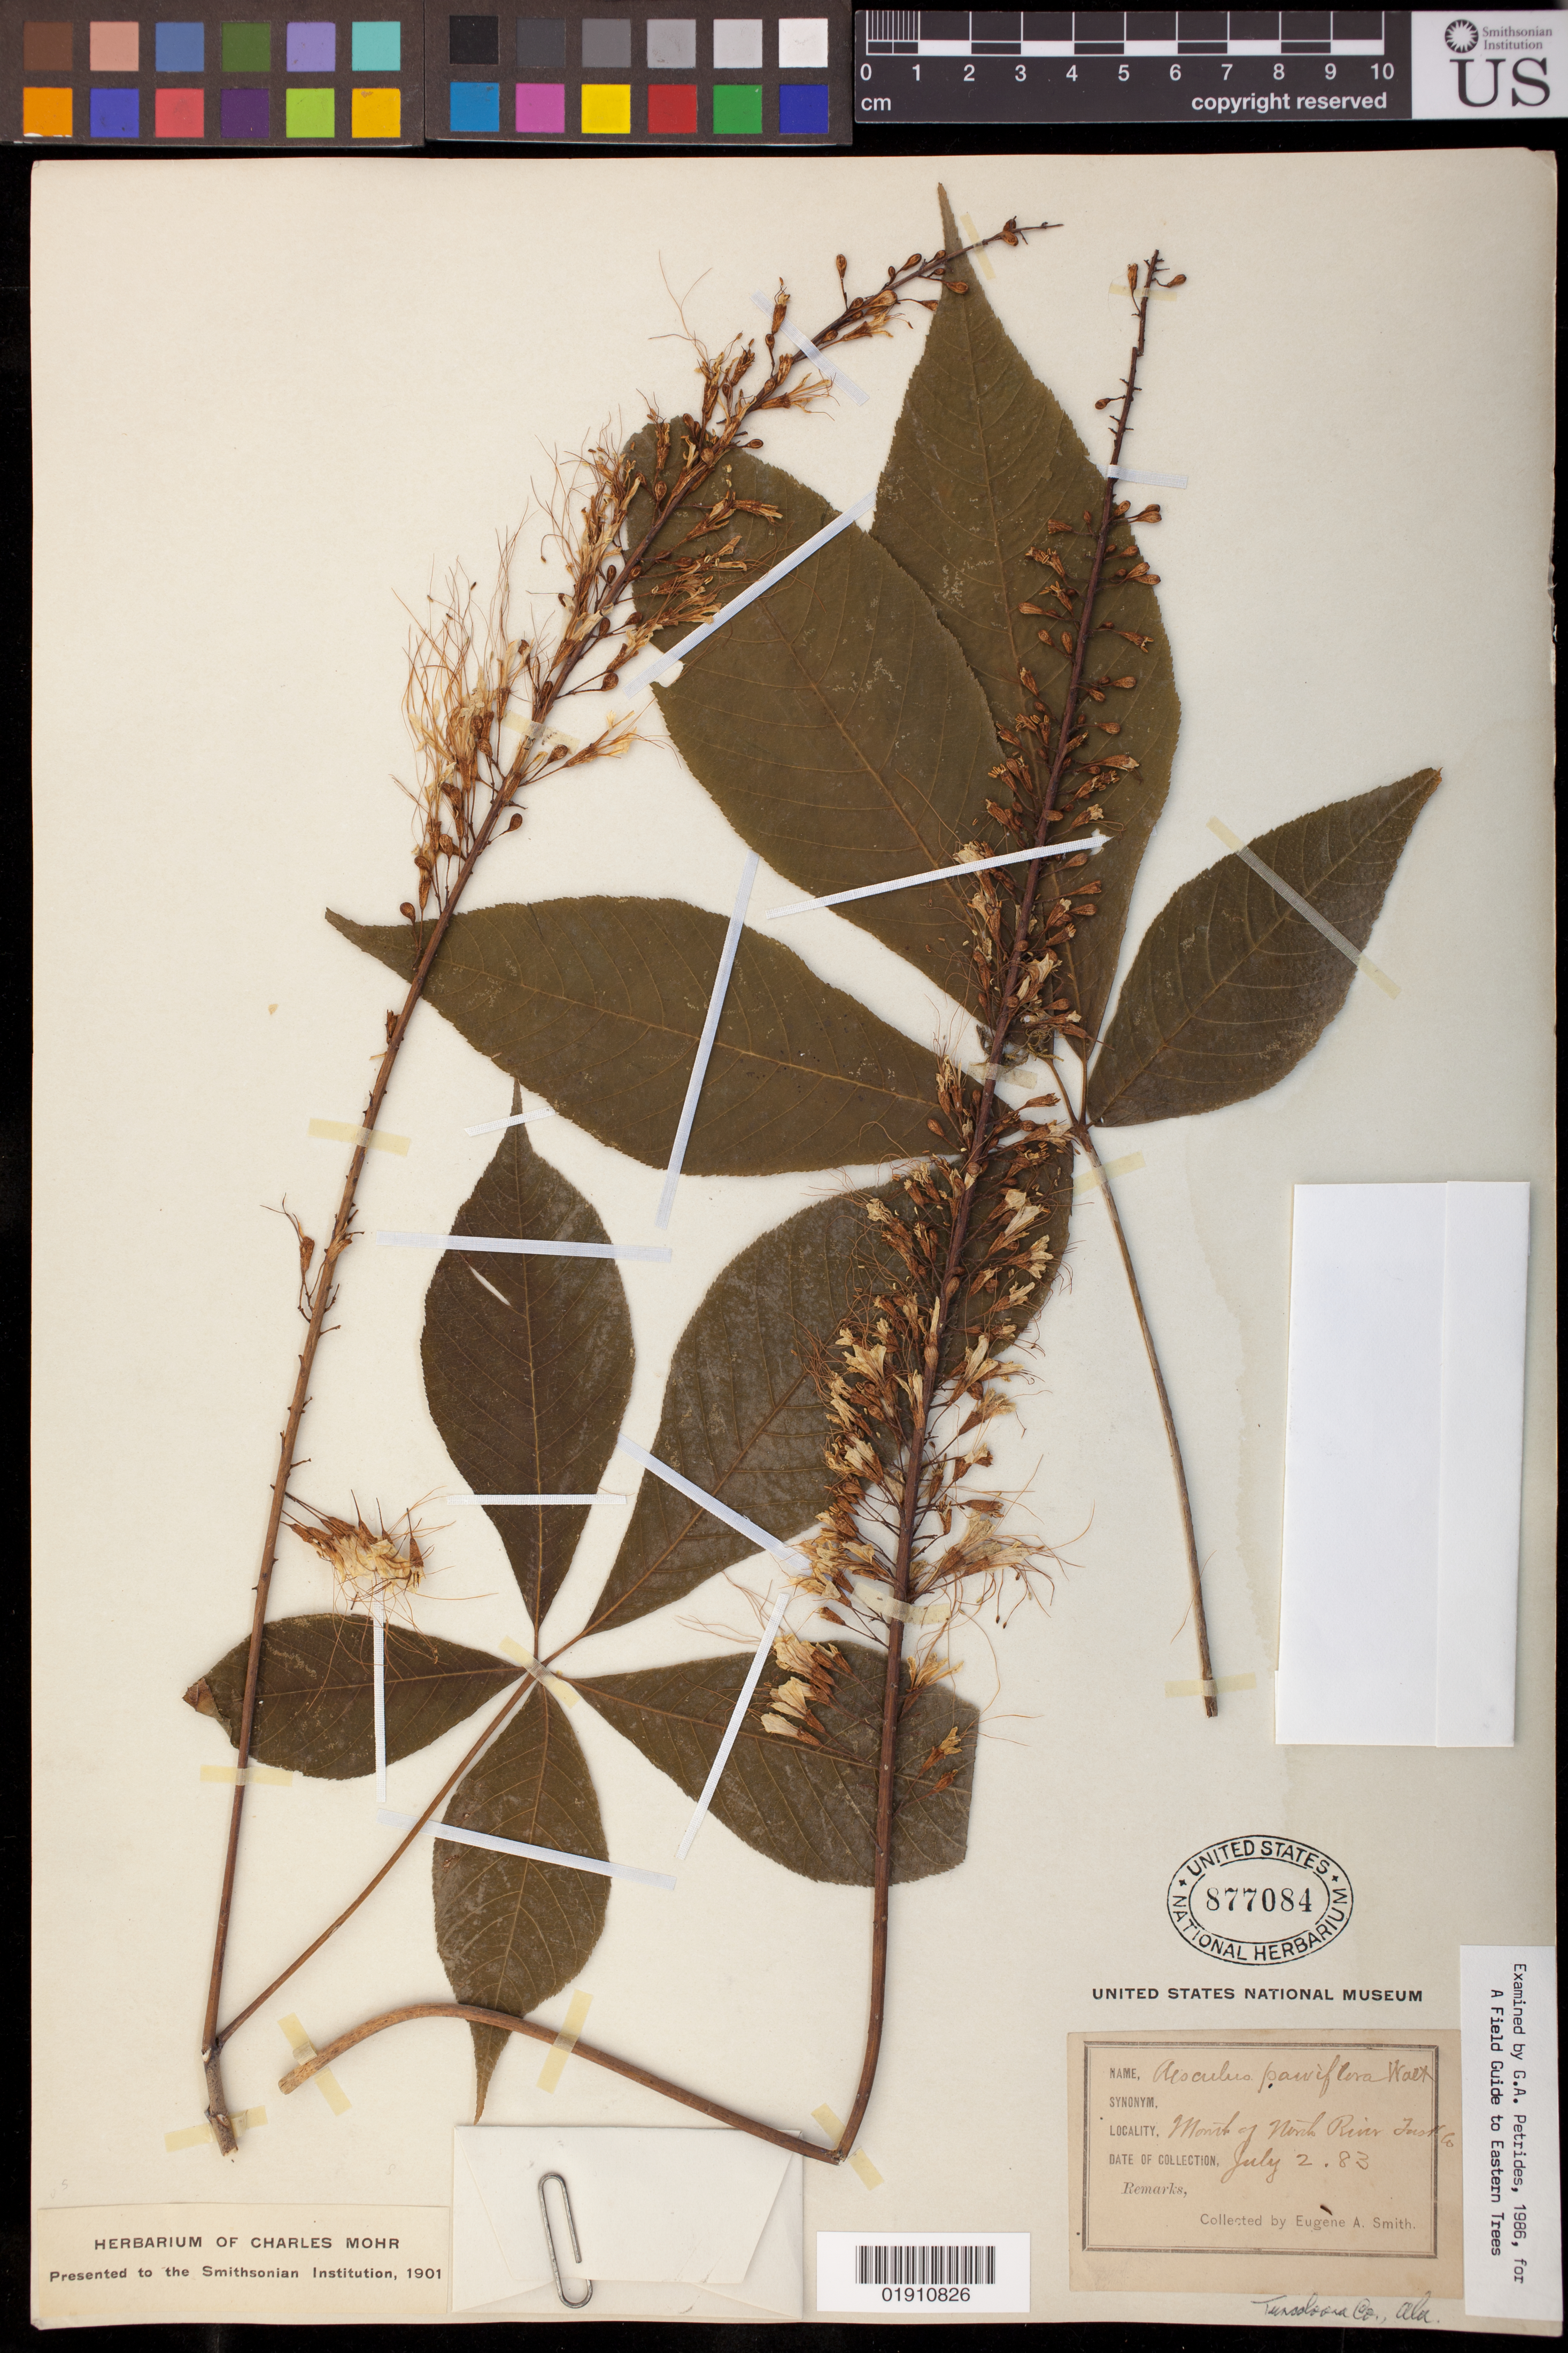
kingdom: Plantae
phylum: Tracheophyta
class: Magnoliopsida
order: Sapindales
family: Sapindaceae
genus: Aesculus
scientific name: Aesculus parviflora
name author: Walter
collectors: E. A. Smith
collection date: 1883-07-02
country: United States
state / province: Alabama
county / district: Tuscaloosa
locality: Mouth of North River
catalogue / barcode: US 877084